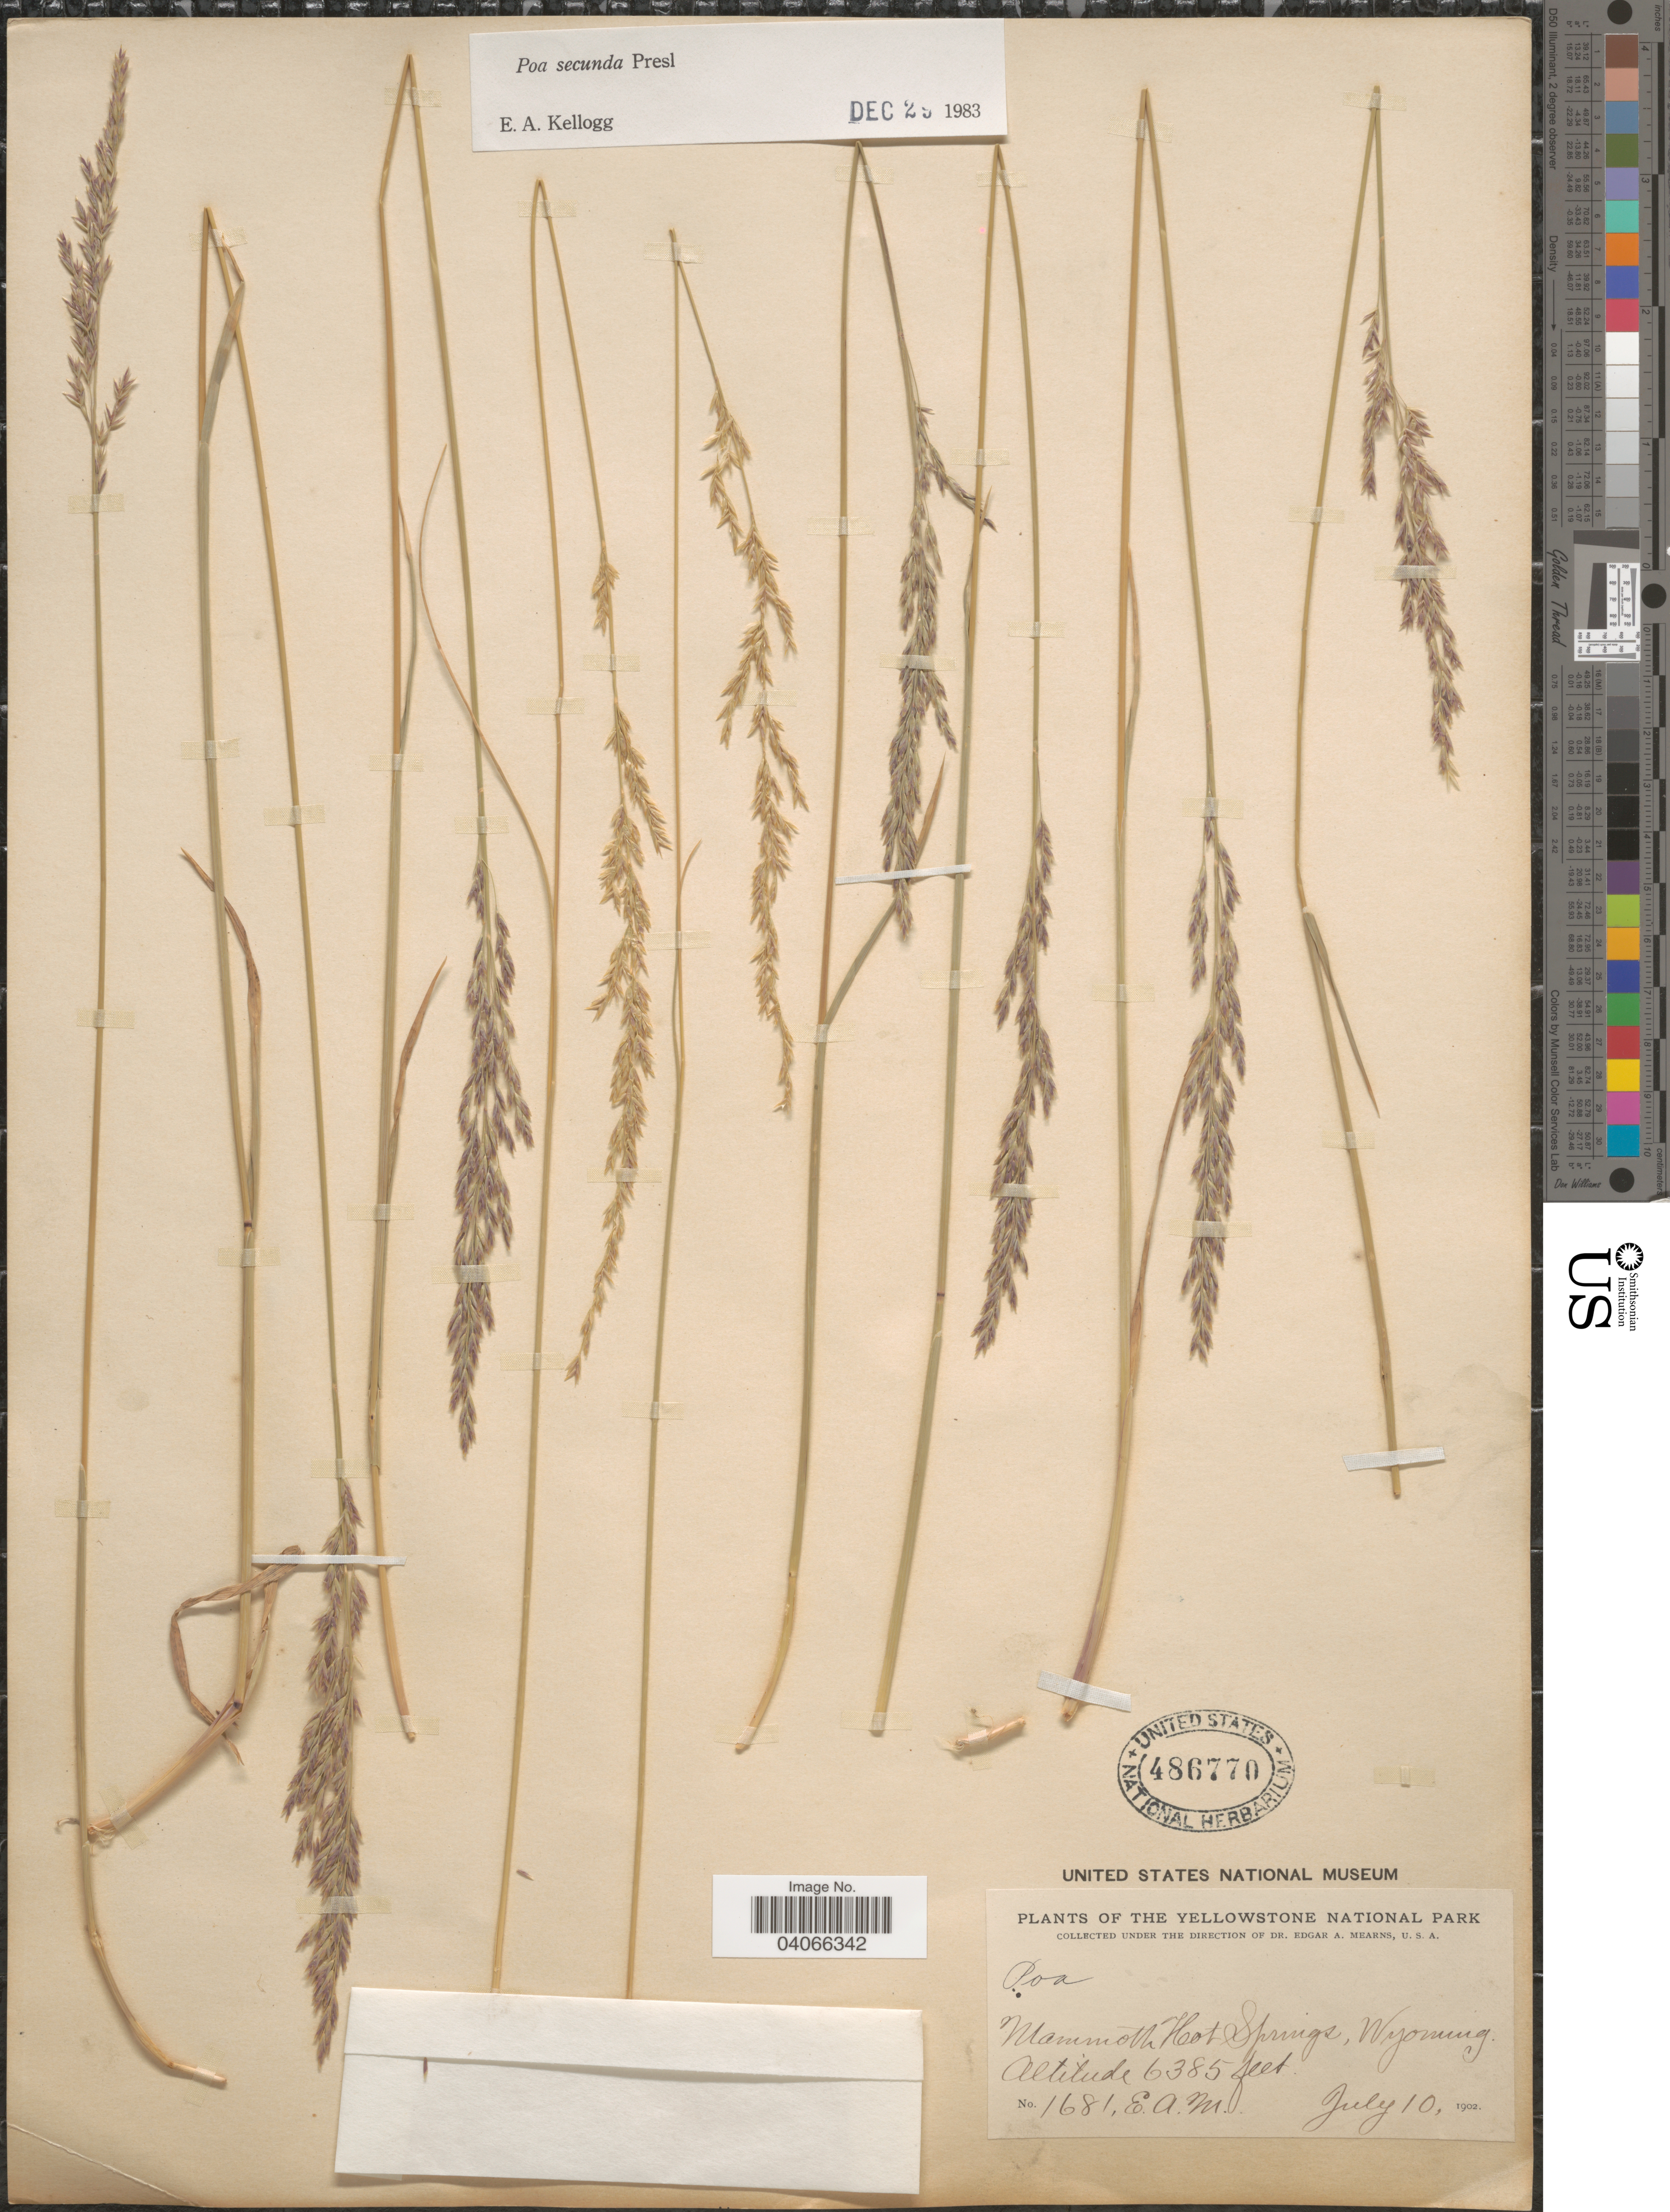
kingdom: Plantae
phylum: Tracheophyta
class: Liliopsida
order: Poales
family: Poaceae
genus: Poa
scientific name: Poa secunda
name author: J. Presl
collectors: E. A. Mearns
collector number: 1681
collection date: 1902-07-10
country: United States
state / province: Wyoming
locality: Yellowstone National Park. Mammoth Hot Springs.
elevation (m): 1946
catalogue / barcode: US 486770